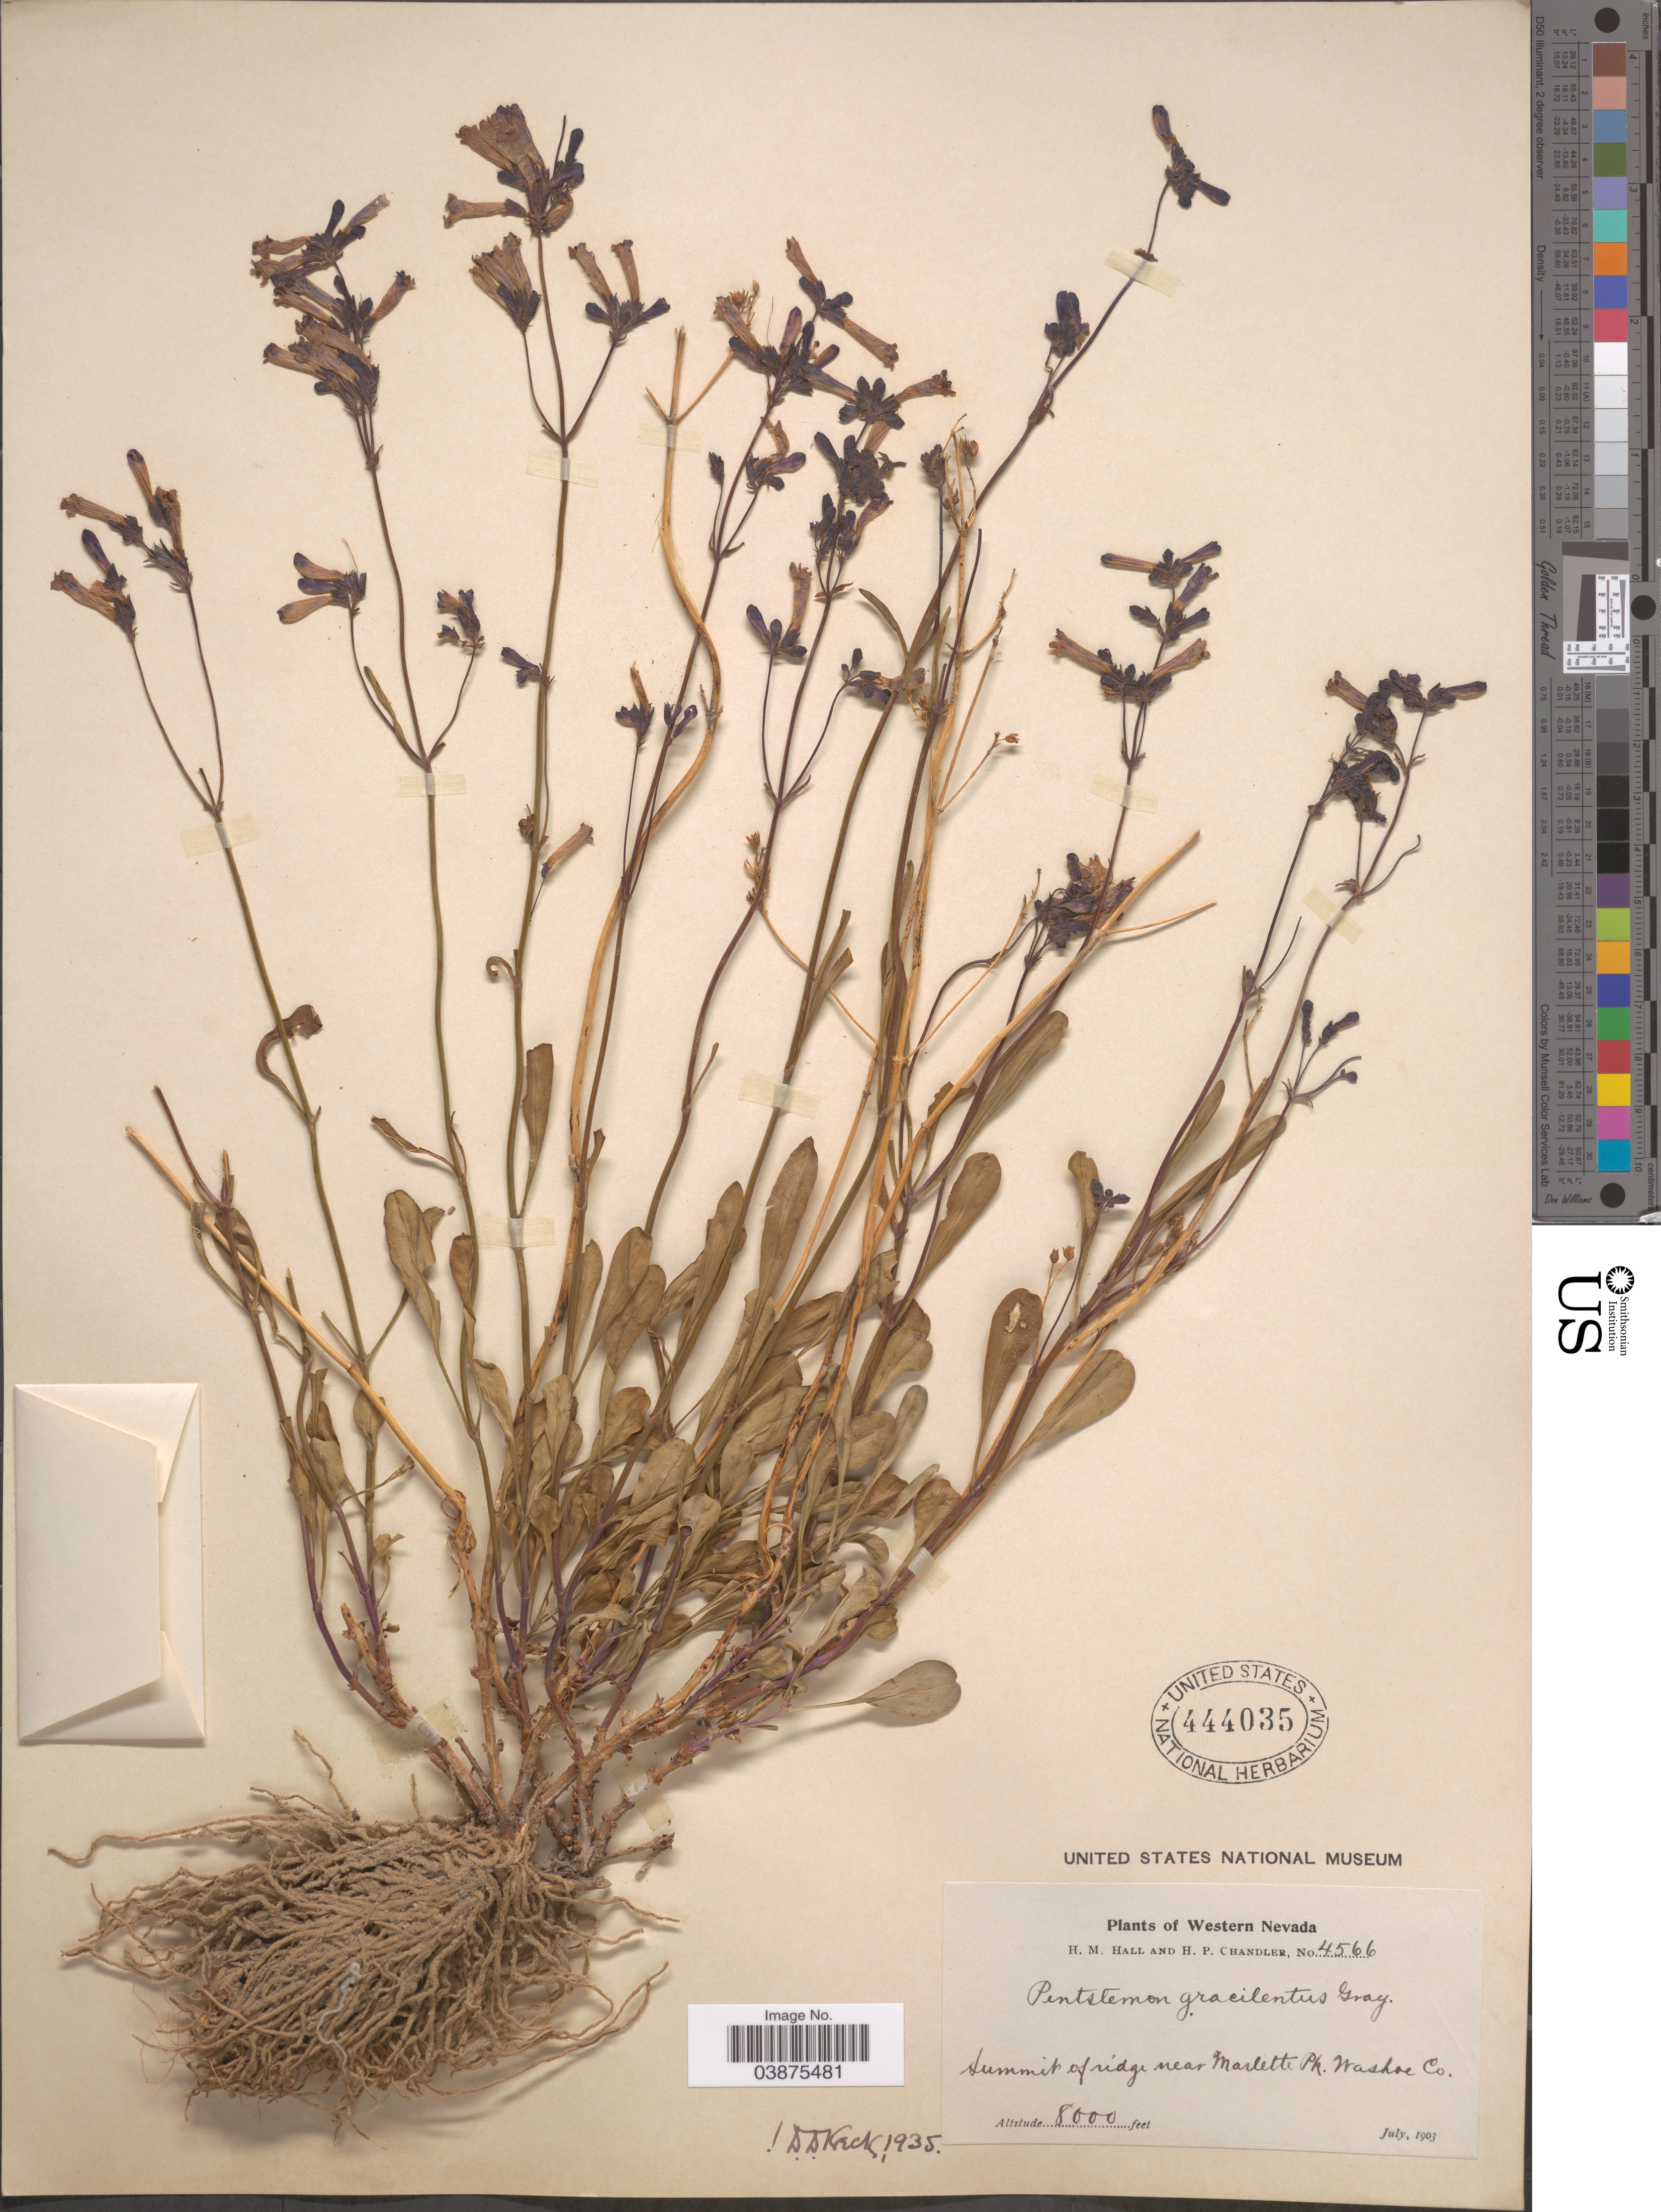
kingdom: Plantae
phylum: Tracheophyta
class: Magnoliopsida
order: Lamiales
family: Plantaginaceae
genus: Penstemon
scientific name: Penstemon gracilentus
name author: A. Gray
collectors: H. M. Hall & H. Chandler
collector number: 4566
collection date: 1903-07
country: United States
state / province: Nevada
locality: Western Nevada. Summit of ridge near Marlette Pk. Washoe Co.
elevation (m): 2438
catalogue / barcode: US 444035